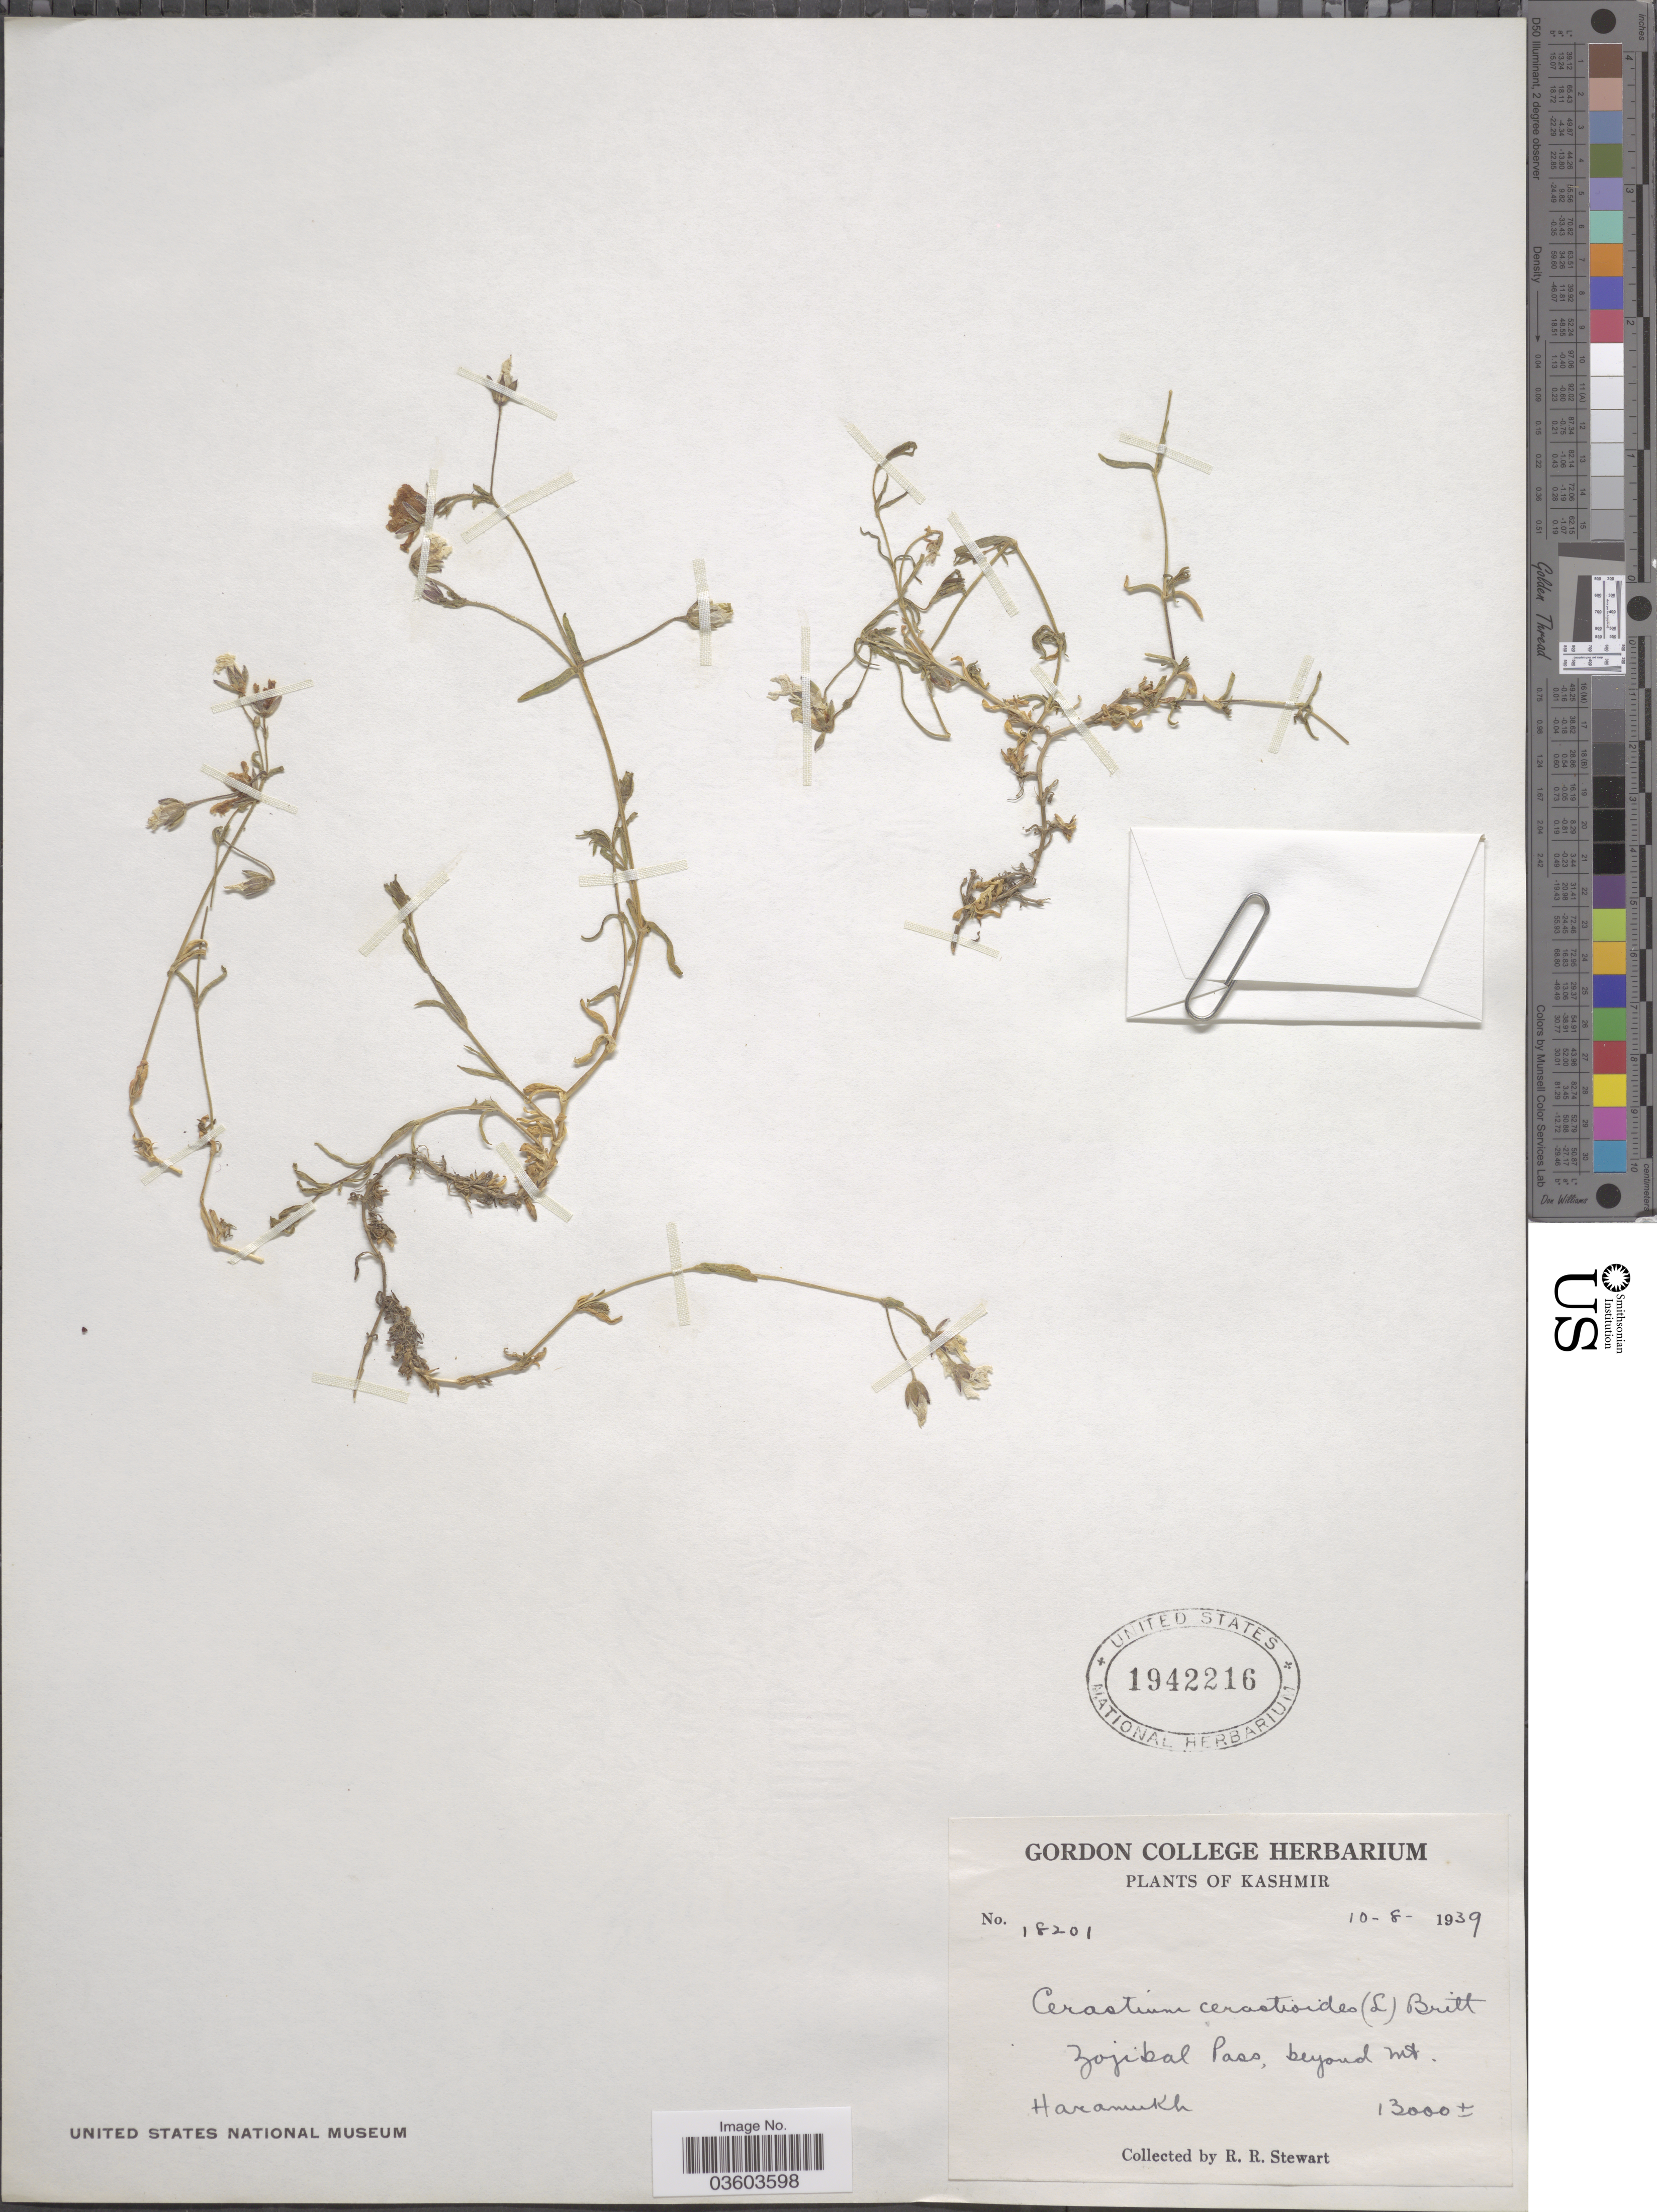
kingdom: Plantae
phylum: Tracheophyta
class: Magnoliopsida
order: Caryophyllales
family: Caryophyllaceae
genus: Dichodon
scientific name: Dichodon cerastoides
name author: (L.) Rchb.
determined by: U.S. National Herbarium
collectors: R. Stewart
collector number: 18201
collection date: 1939-08-10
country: India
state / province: Jammu and Kashmir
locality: Kashmir. Zojibal Pass, beyond mt. Haramukh.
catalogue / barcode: US 1942216